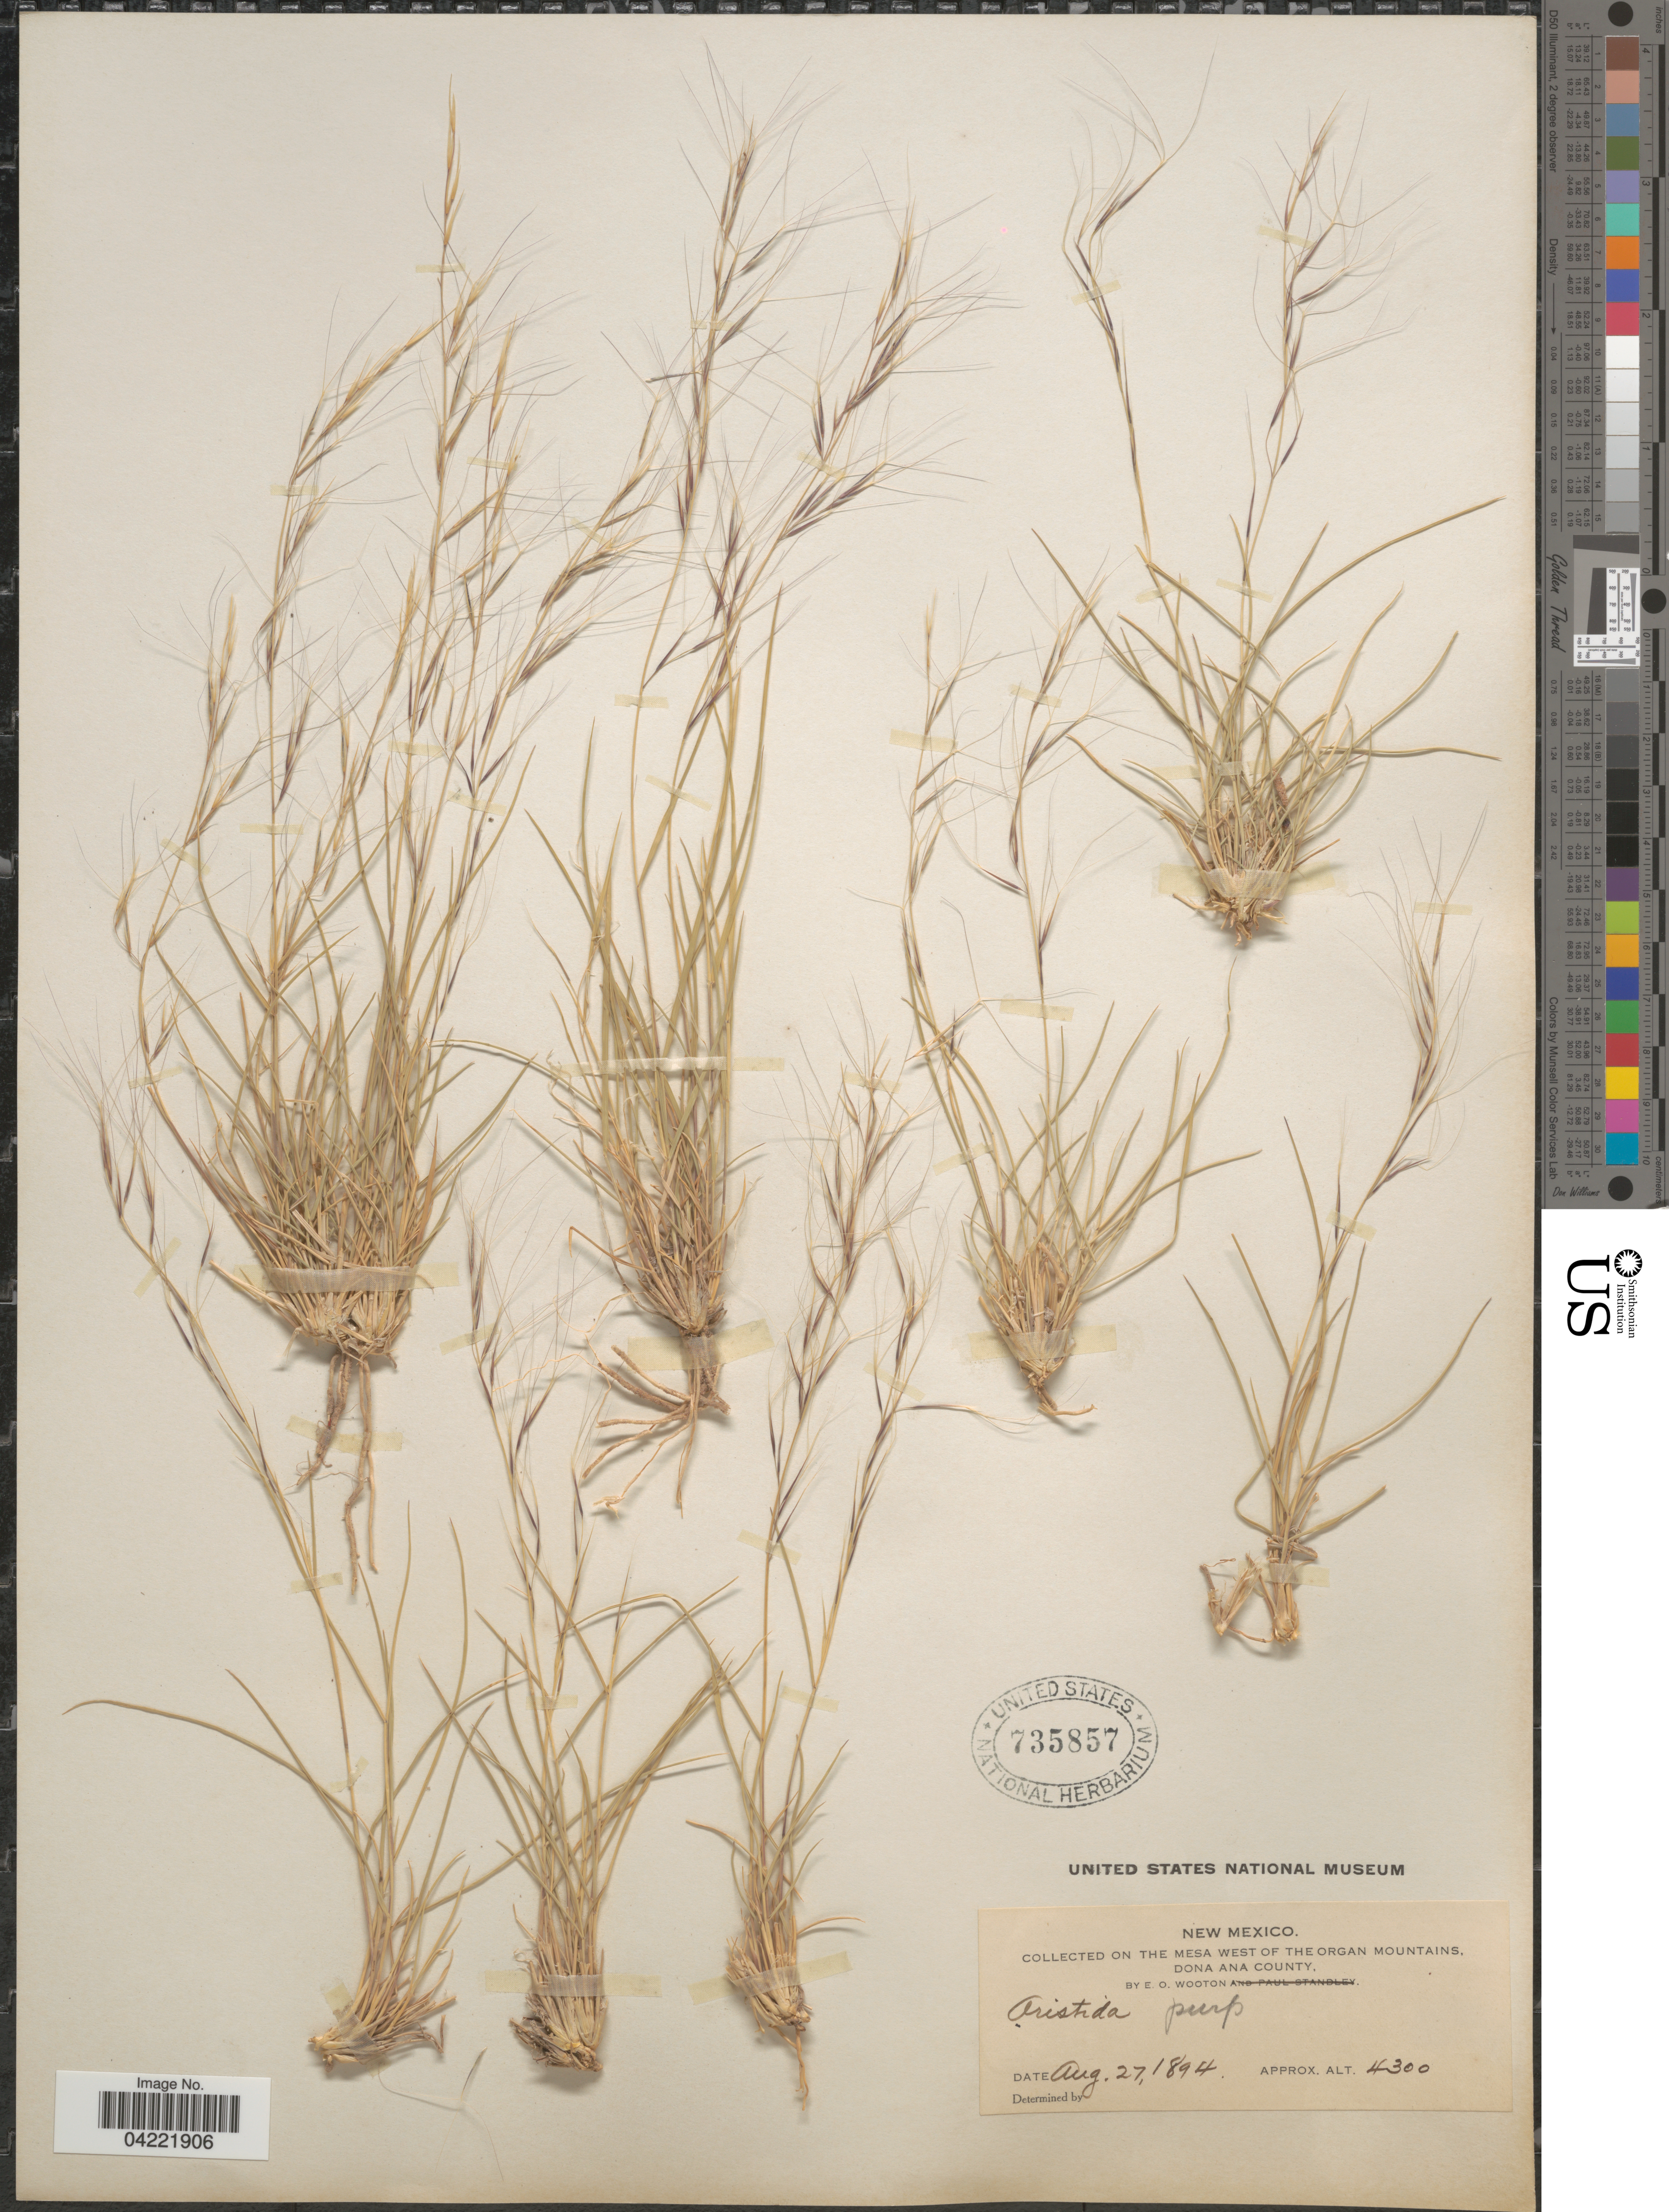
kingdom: Plantae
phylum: Tracheophyta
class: Liliopsida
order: Poales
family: Poaceae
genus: Aristida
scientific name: Aristida purpurea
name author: Nutt.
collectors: E. O. Wooton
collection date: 1894-08-27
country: United States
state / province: New Mexico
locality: On the Mesa West of the Organ Mountains, Dona Ana County.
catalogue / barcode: US 735857